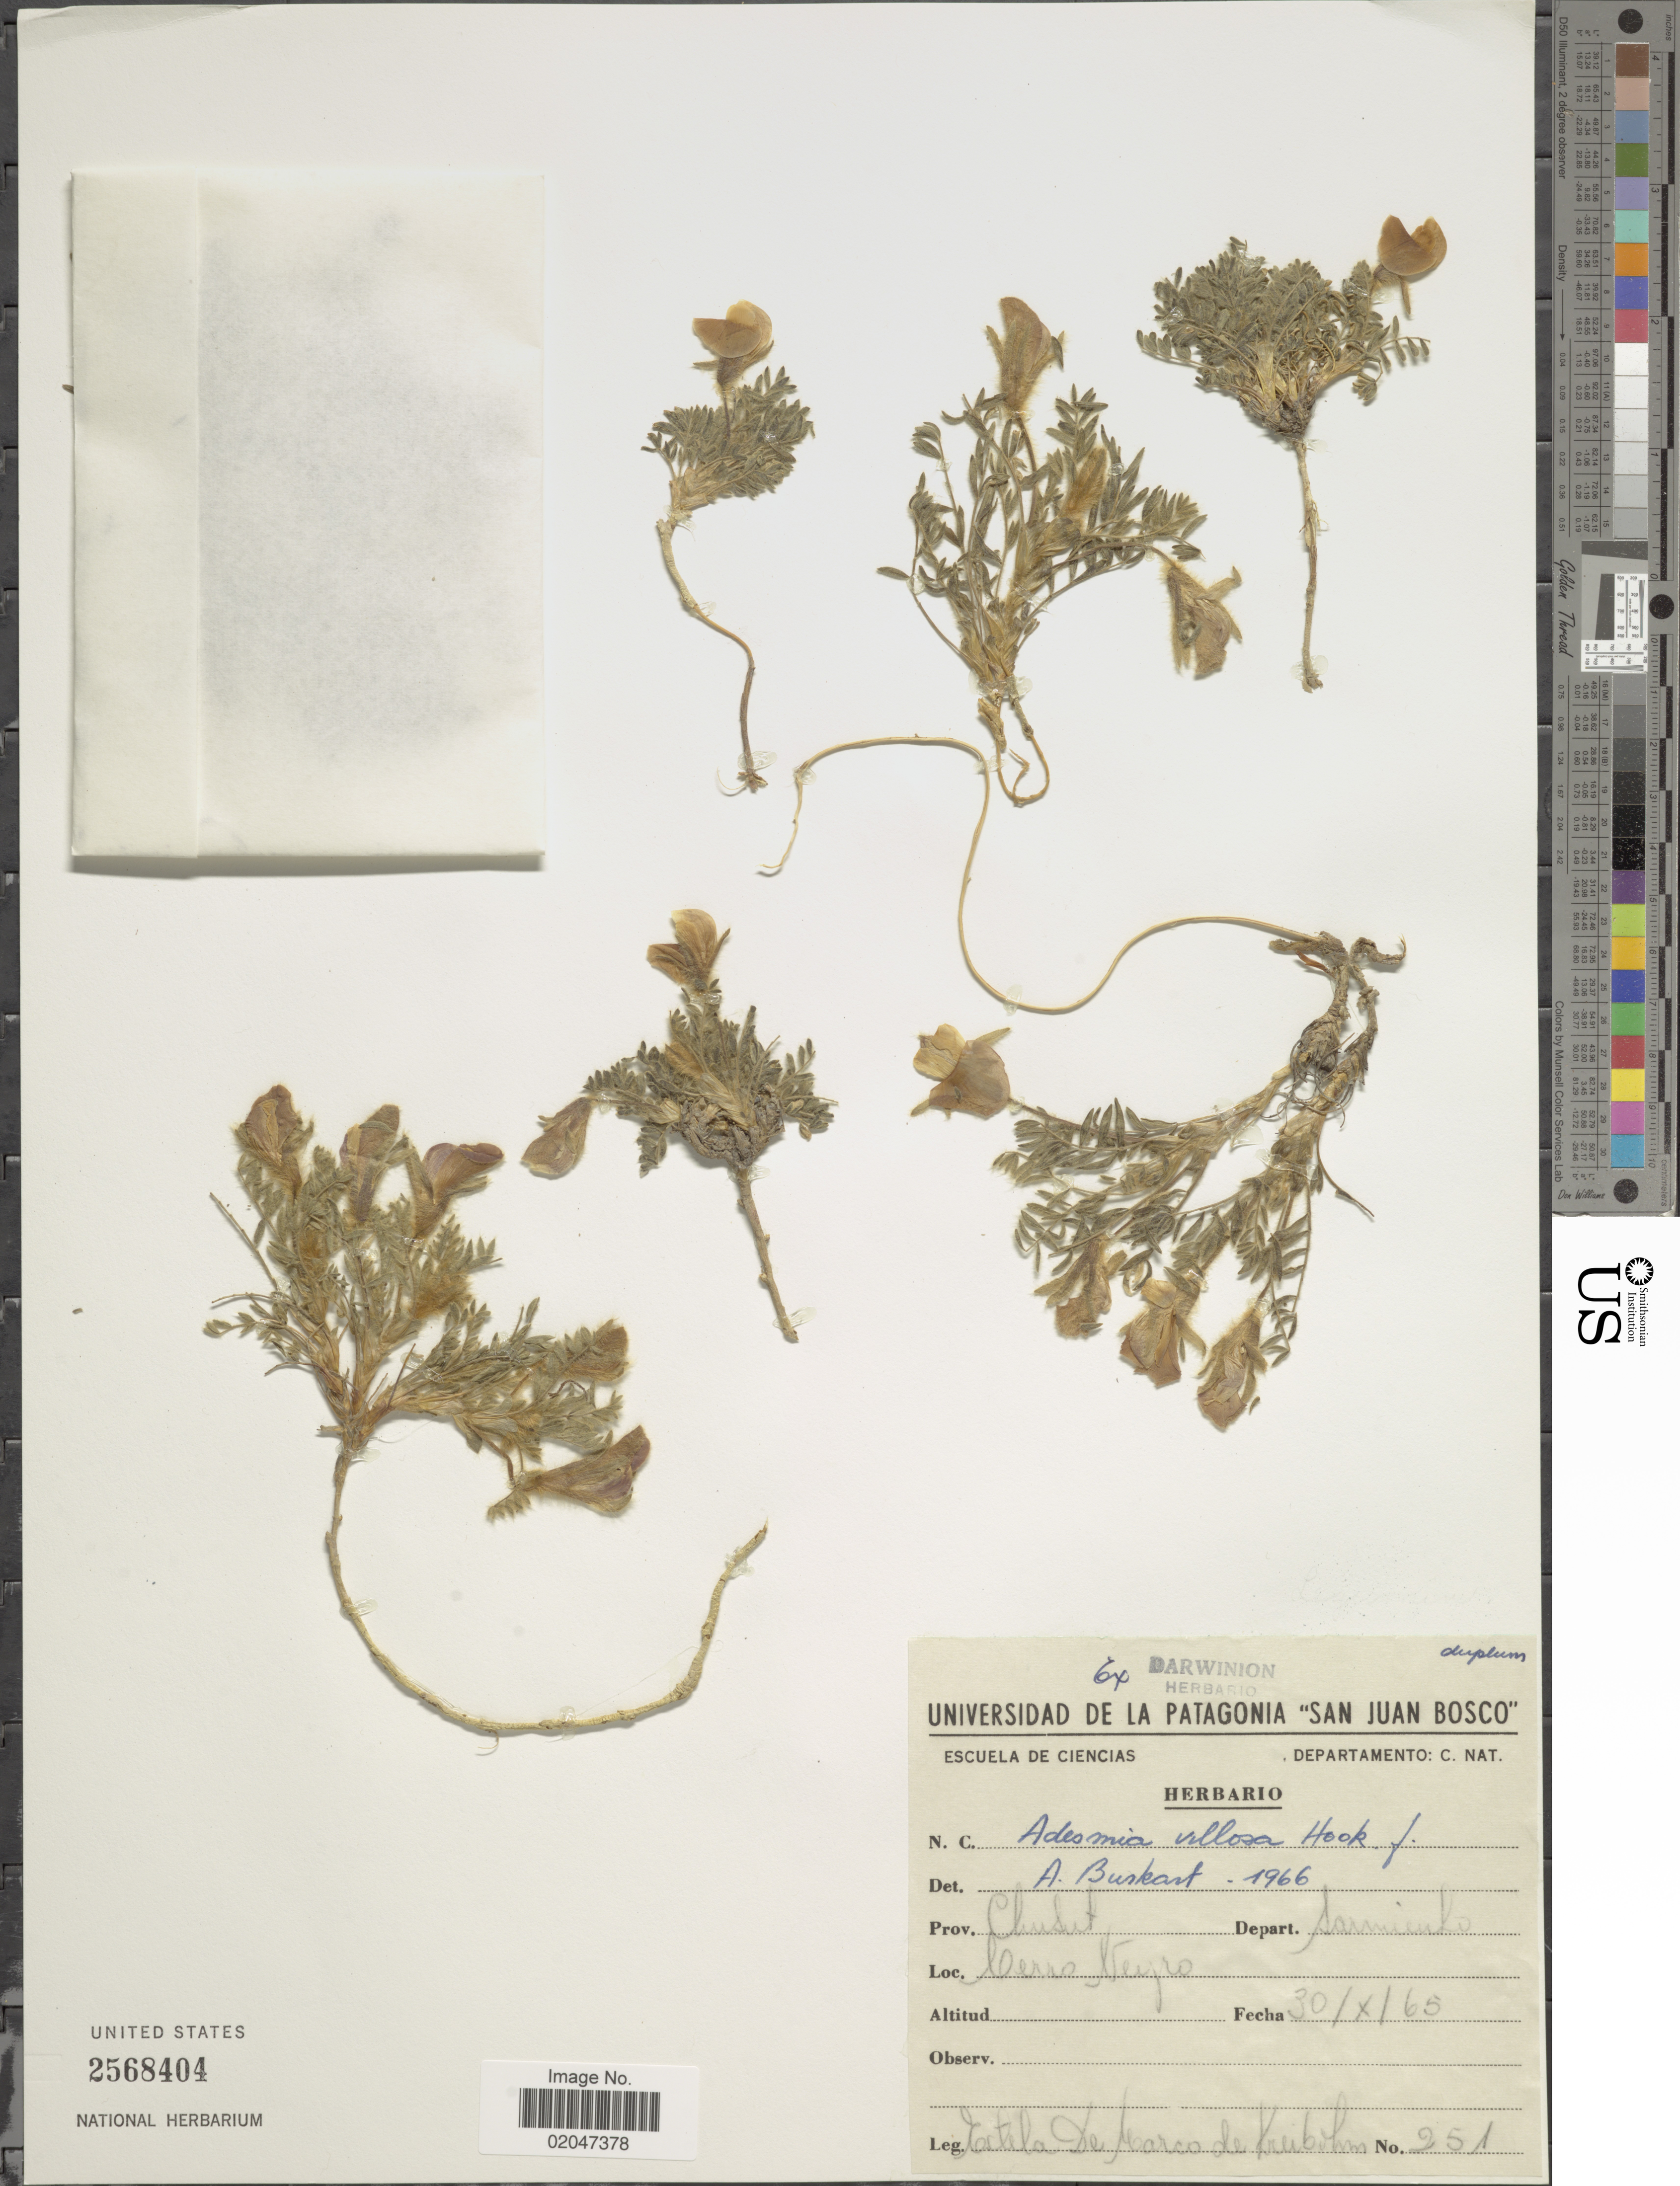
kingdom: Plantae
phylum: Tracheophyta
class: Magnoliopsida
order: Fabales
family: Fabaceae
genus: Adesmia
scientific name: Adesmia villosa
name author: Hook. f.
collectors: E. Kreibohm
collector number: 251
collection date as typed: Transcribed d/m/y: 30/10/65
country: Argentina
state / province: Chubut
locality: Prov. ChuBut. Depart. Samiento. Cerro Negro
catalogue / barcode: US 2568404